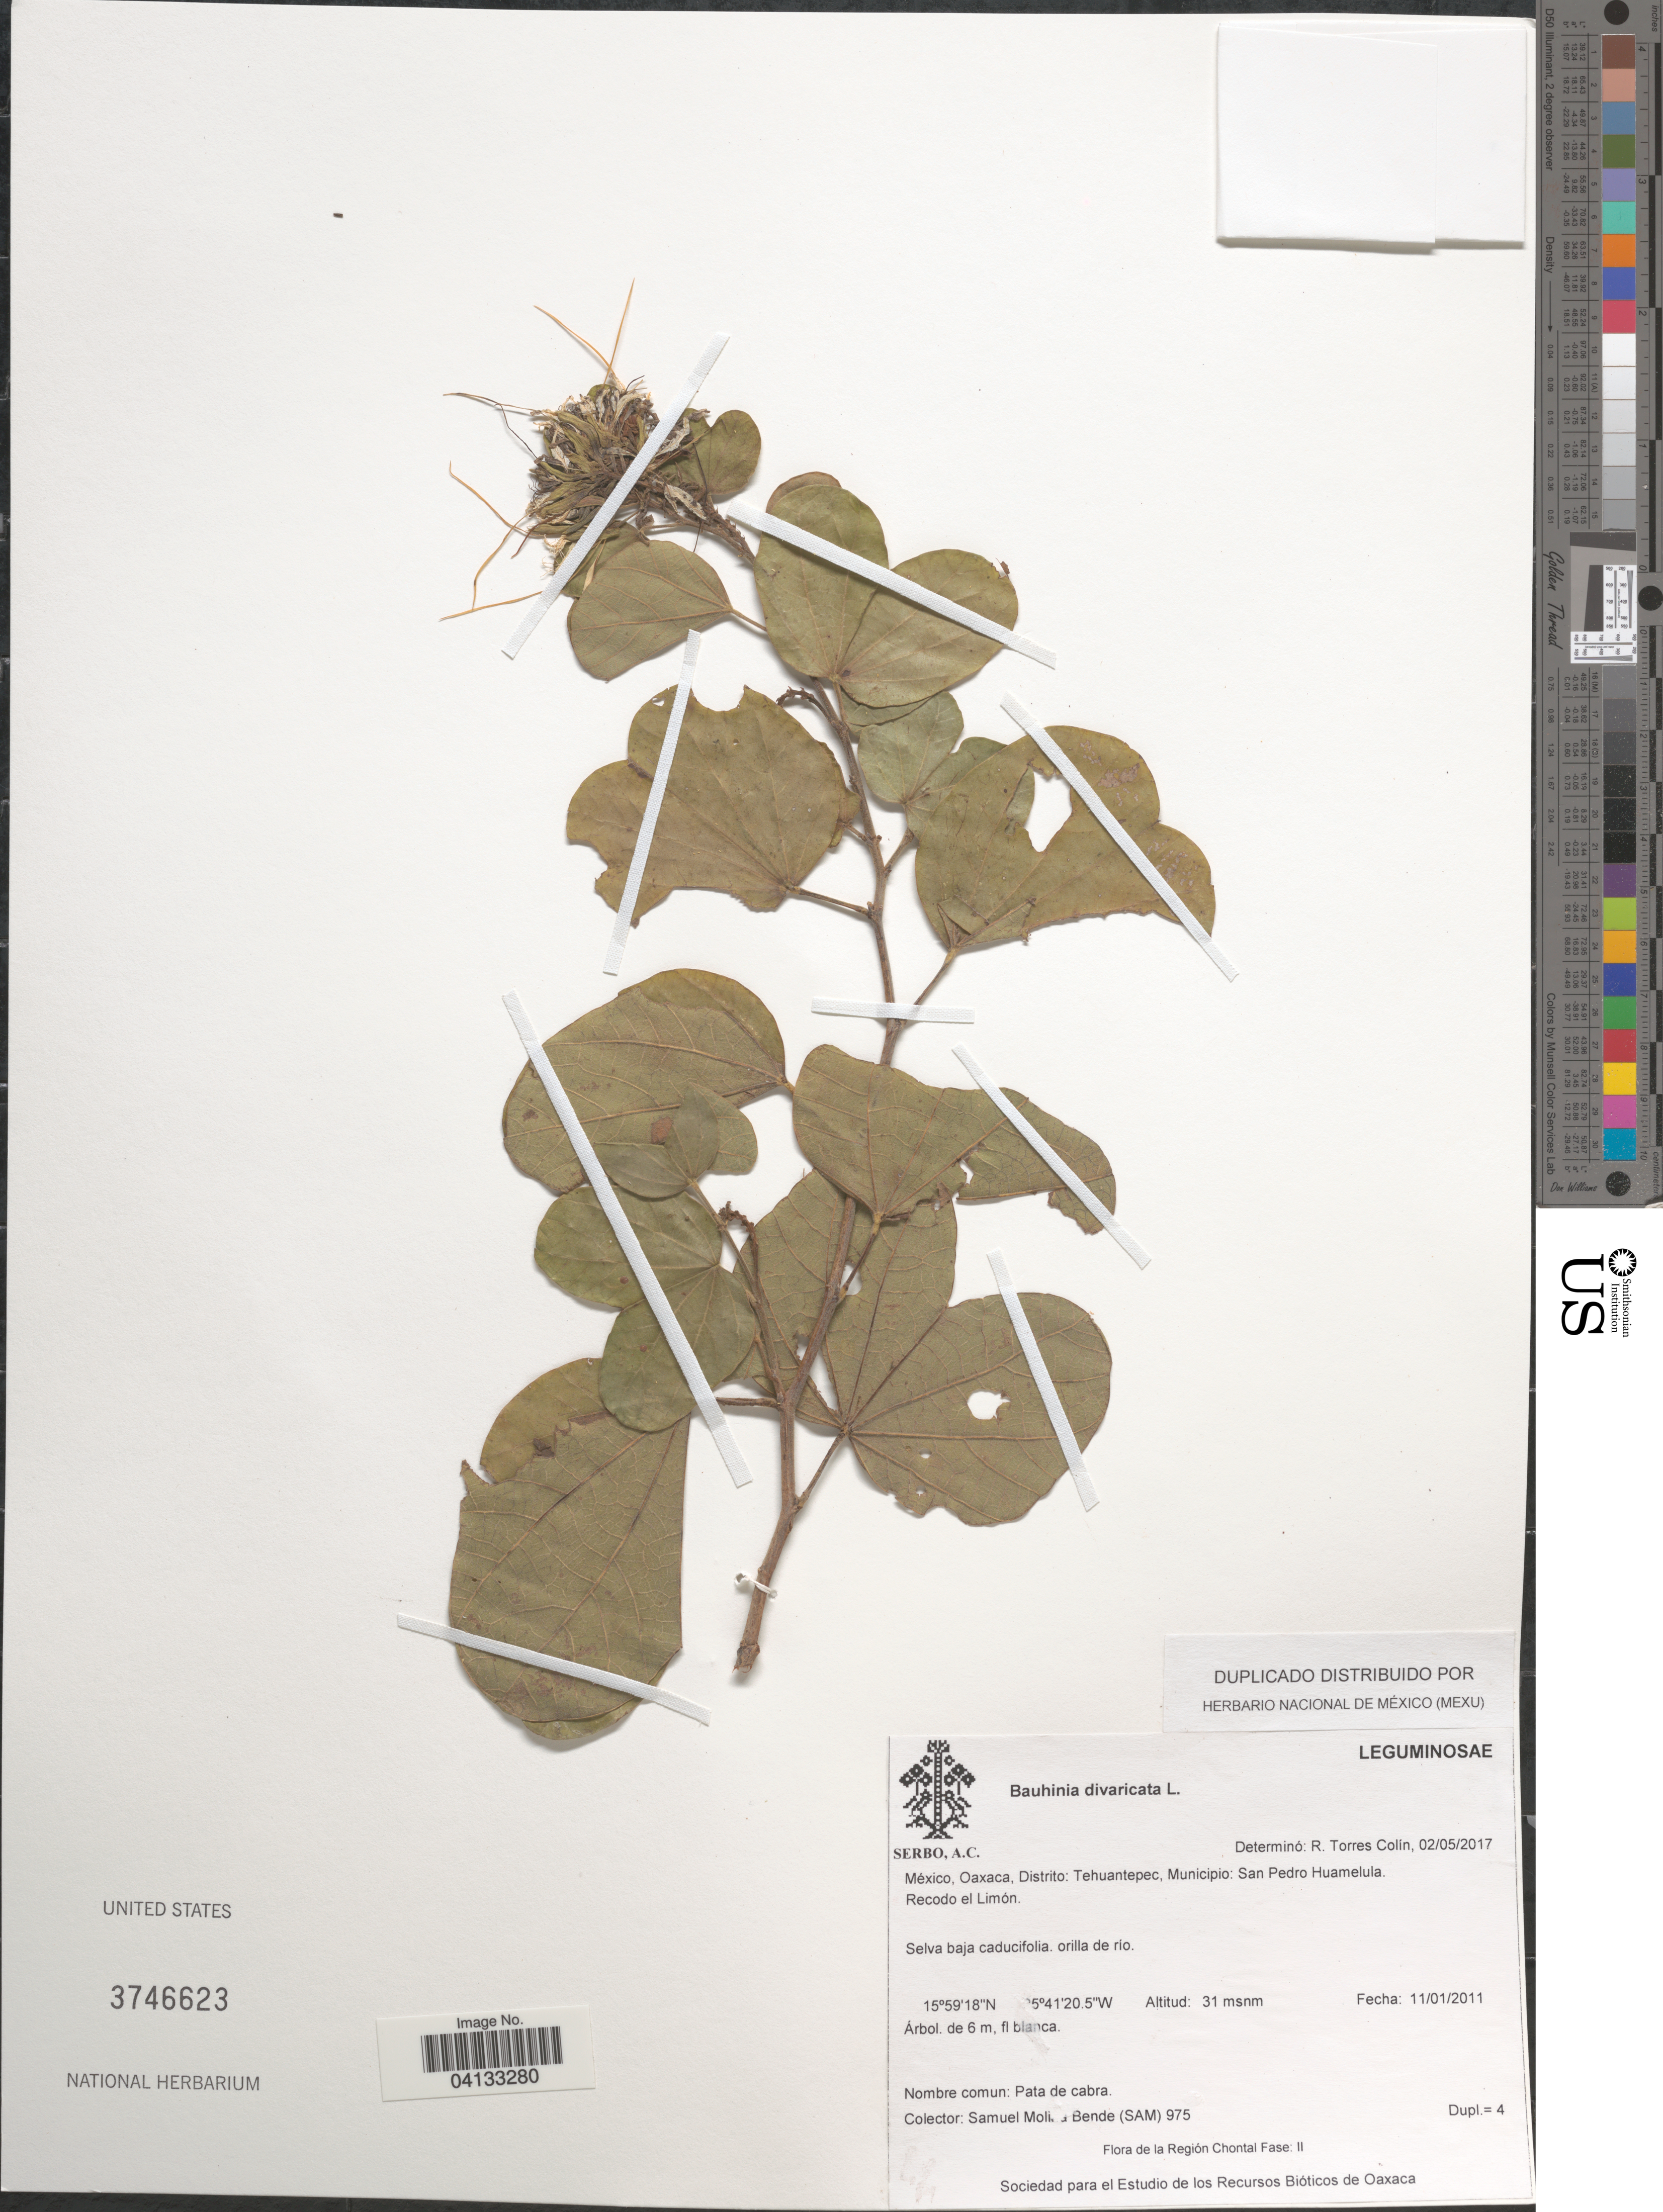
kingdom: Plantae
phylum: Tracheophyta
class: Magnoliopsida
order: Fabales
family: Fabaceae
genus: Bauhinia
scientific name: Bauhinia divaricata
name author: L.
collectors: S. Molina Bende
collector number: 975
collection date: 2011-01-11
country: Mexico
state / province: Oaxaca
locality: Distrito: Tehuantepec, Municipio: San Pedro Huamelula. Recodo el Limón. La Región Chontal Fase: II.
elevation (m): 31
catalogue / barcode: US 3746623